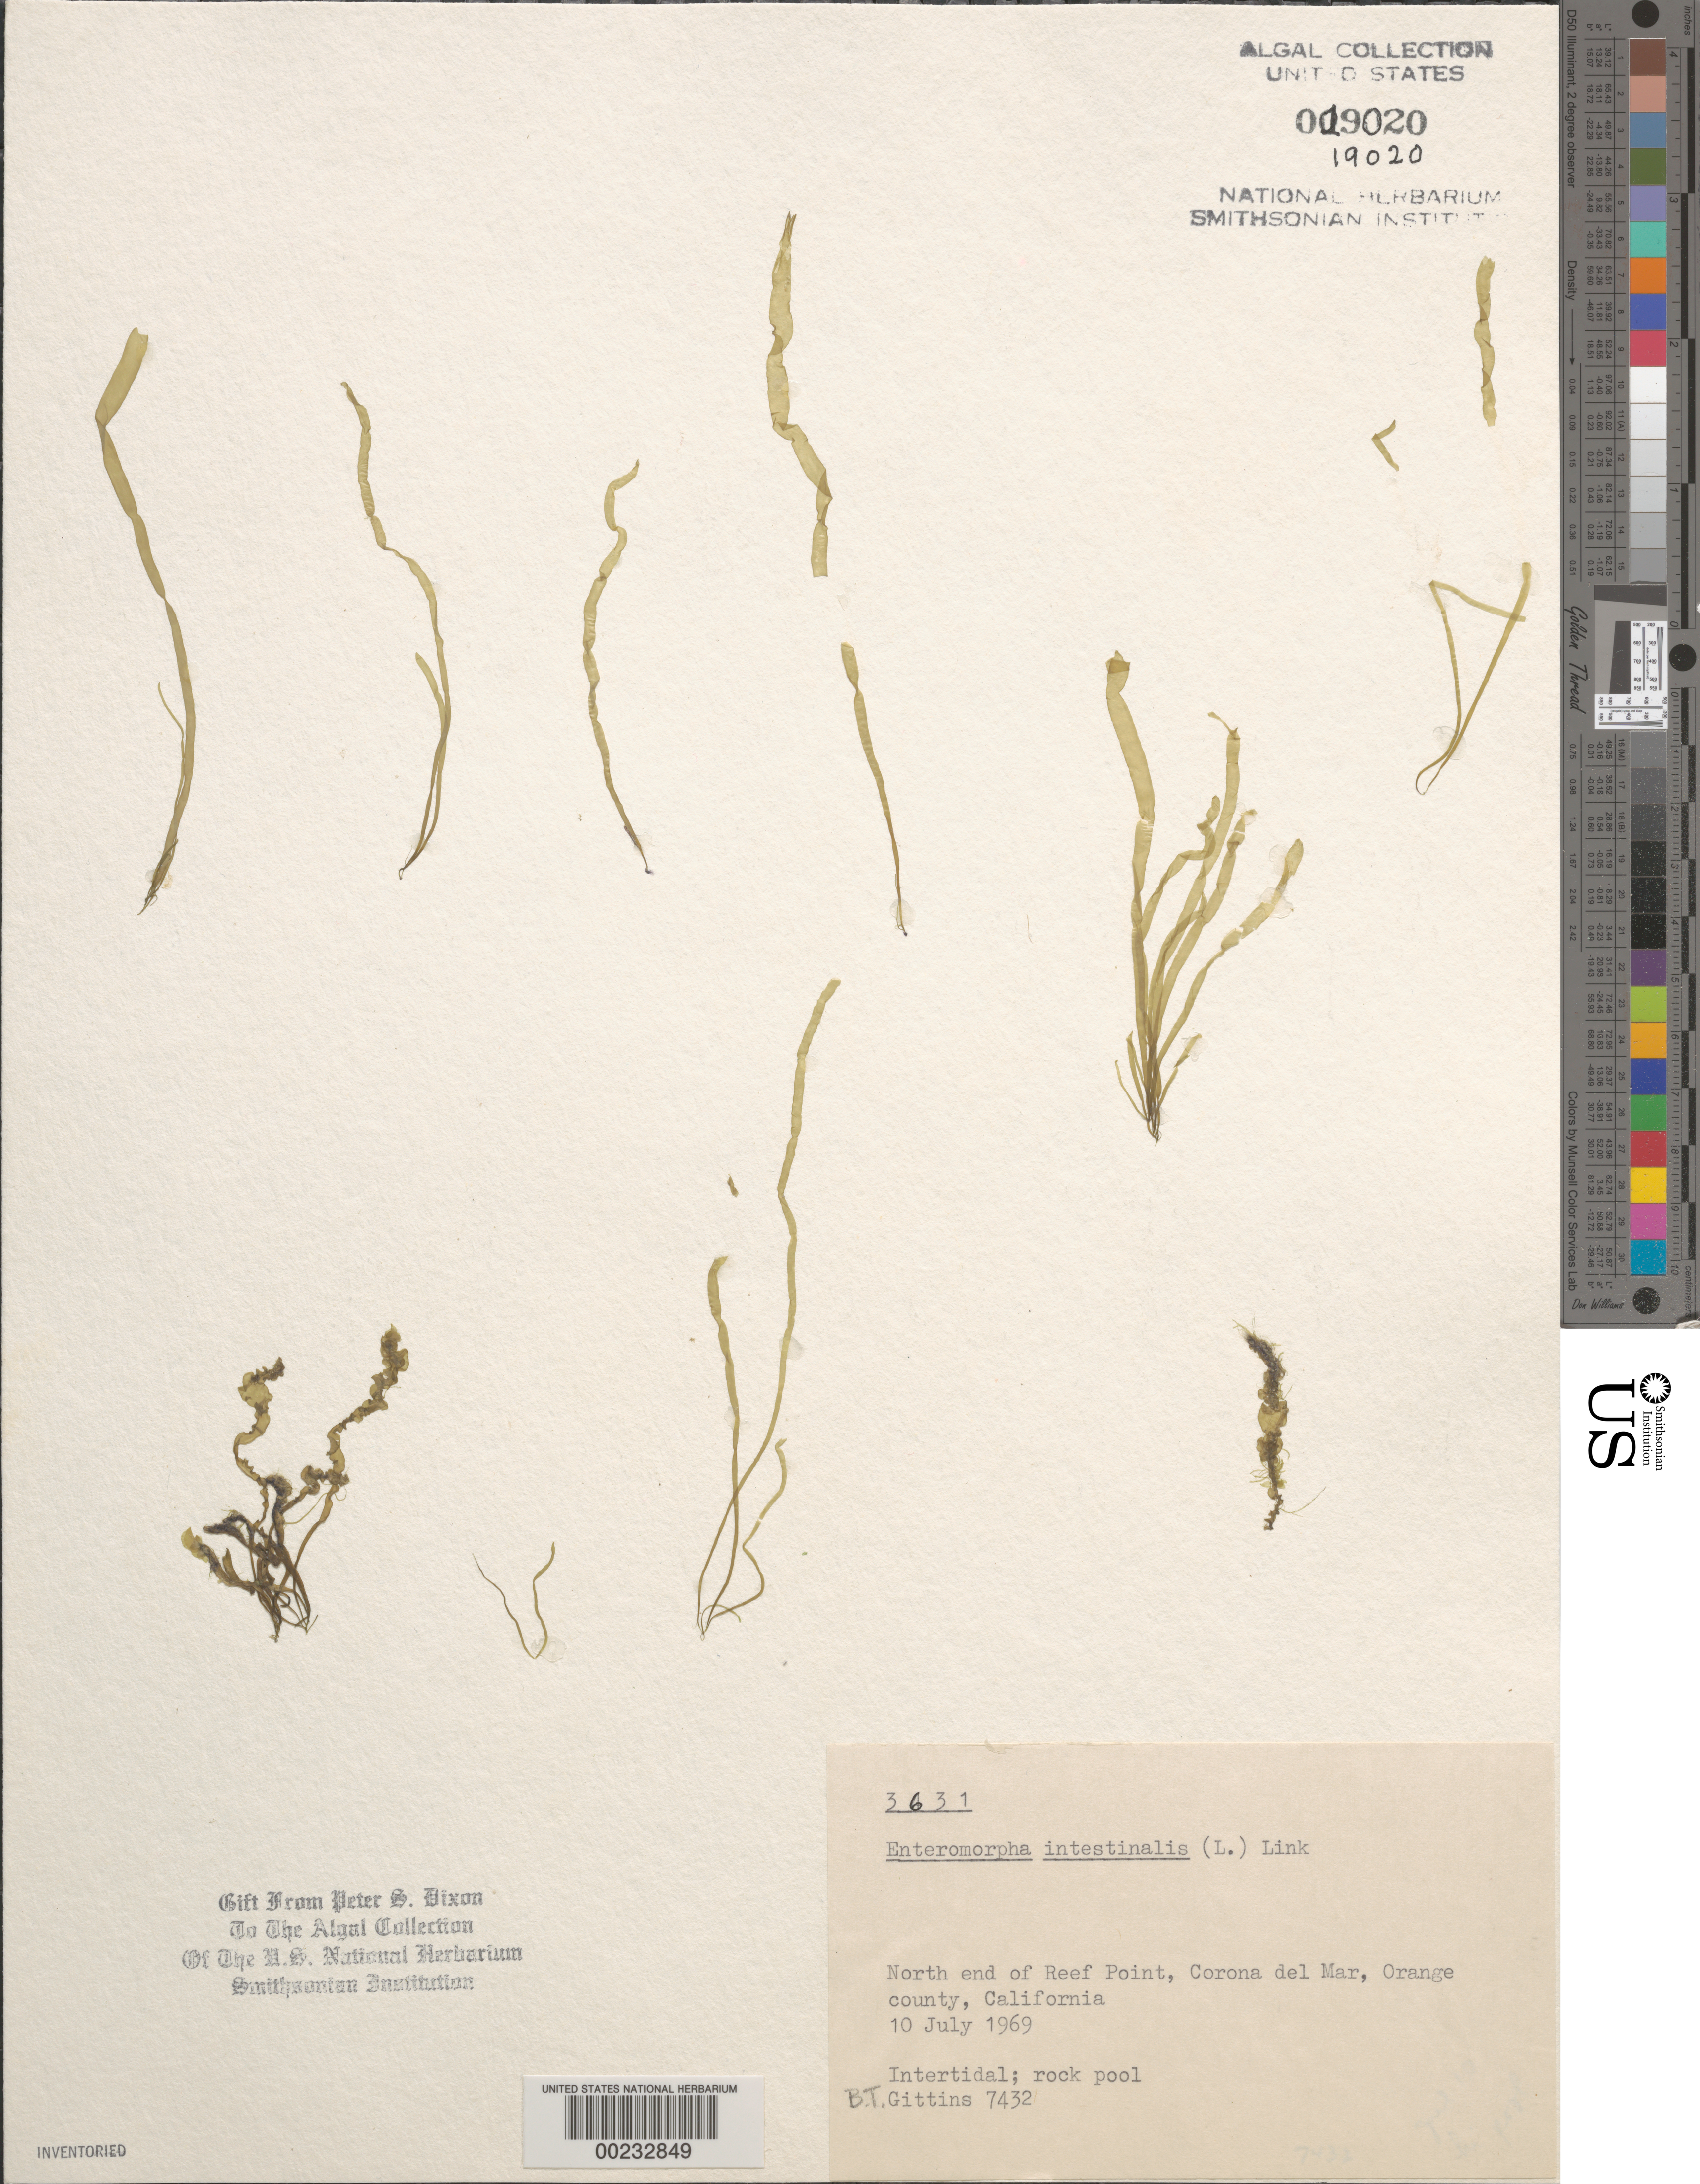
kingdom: Plantae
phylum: Chlorophyta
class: Ulvophyceae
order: Ulvales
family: Ulvaceae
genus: Ulva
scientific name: Ulva intestinalis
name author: L.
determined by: Algae name updating Project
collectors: B. Gittins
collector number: BTG 7432 & PSD 3631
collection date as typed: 10 Jul 1969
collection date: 1969-07-10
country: United States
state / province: California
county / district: Orange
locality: Corona del Mar, Reef Point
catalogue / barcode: US 19020